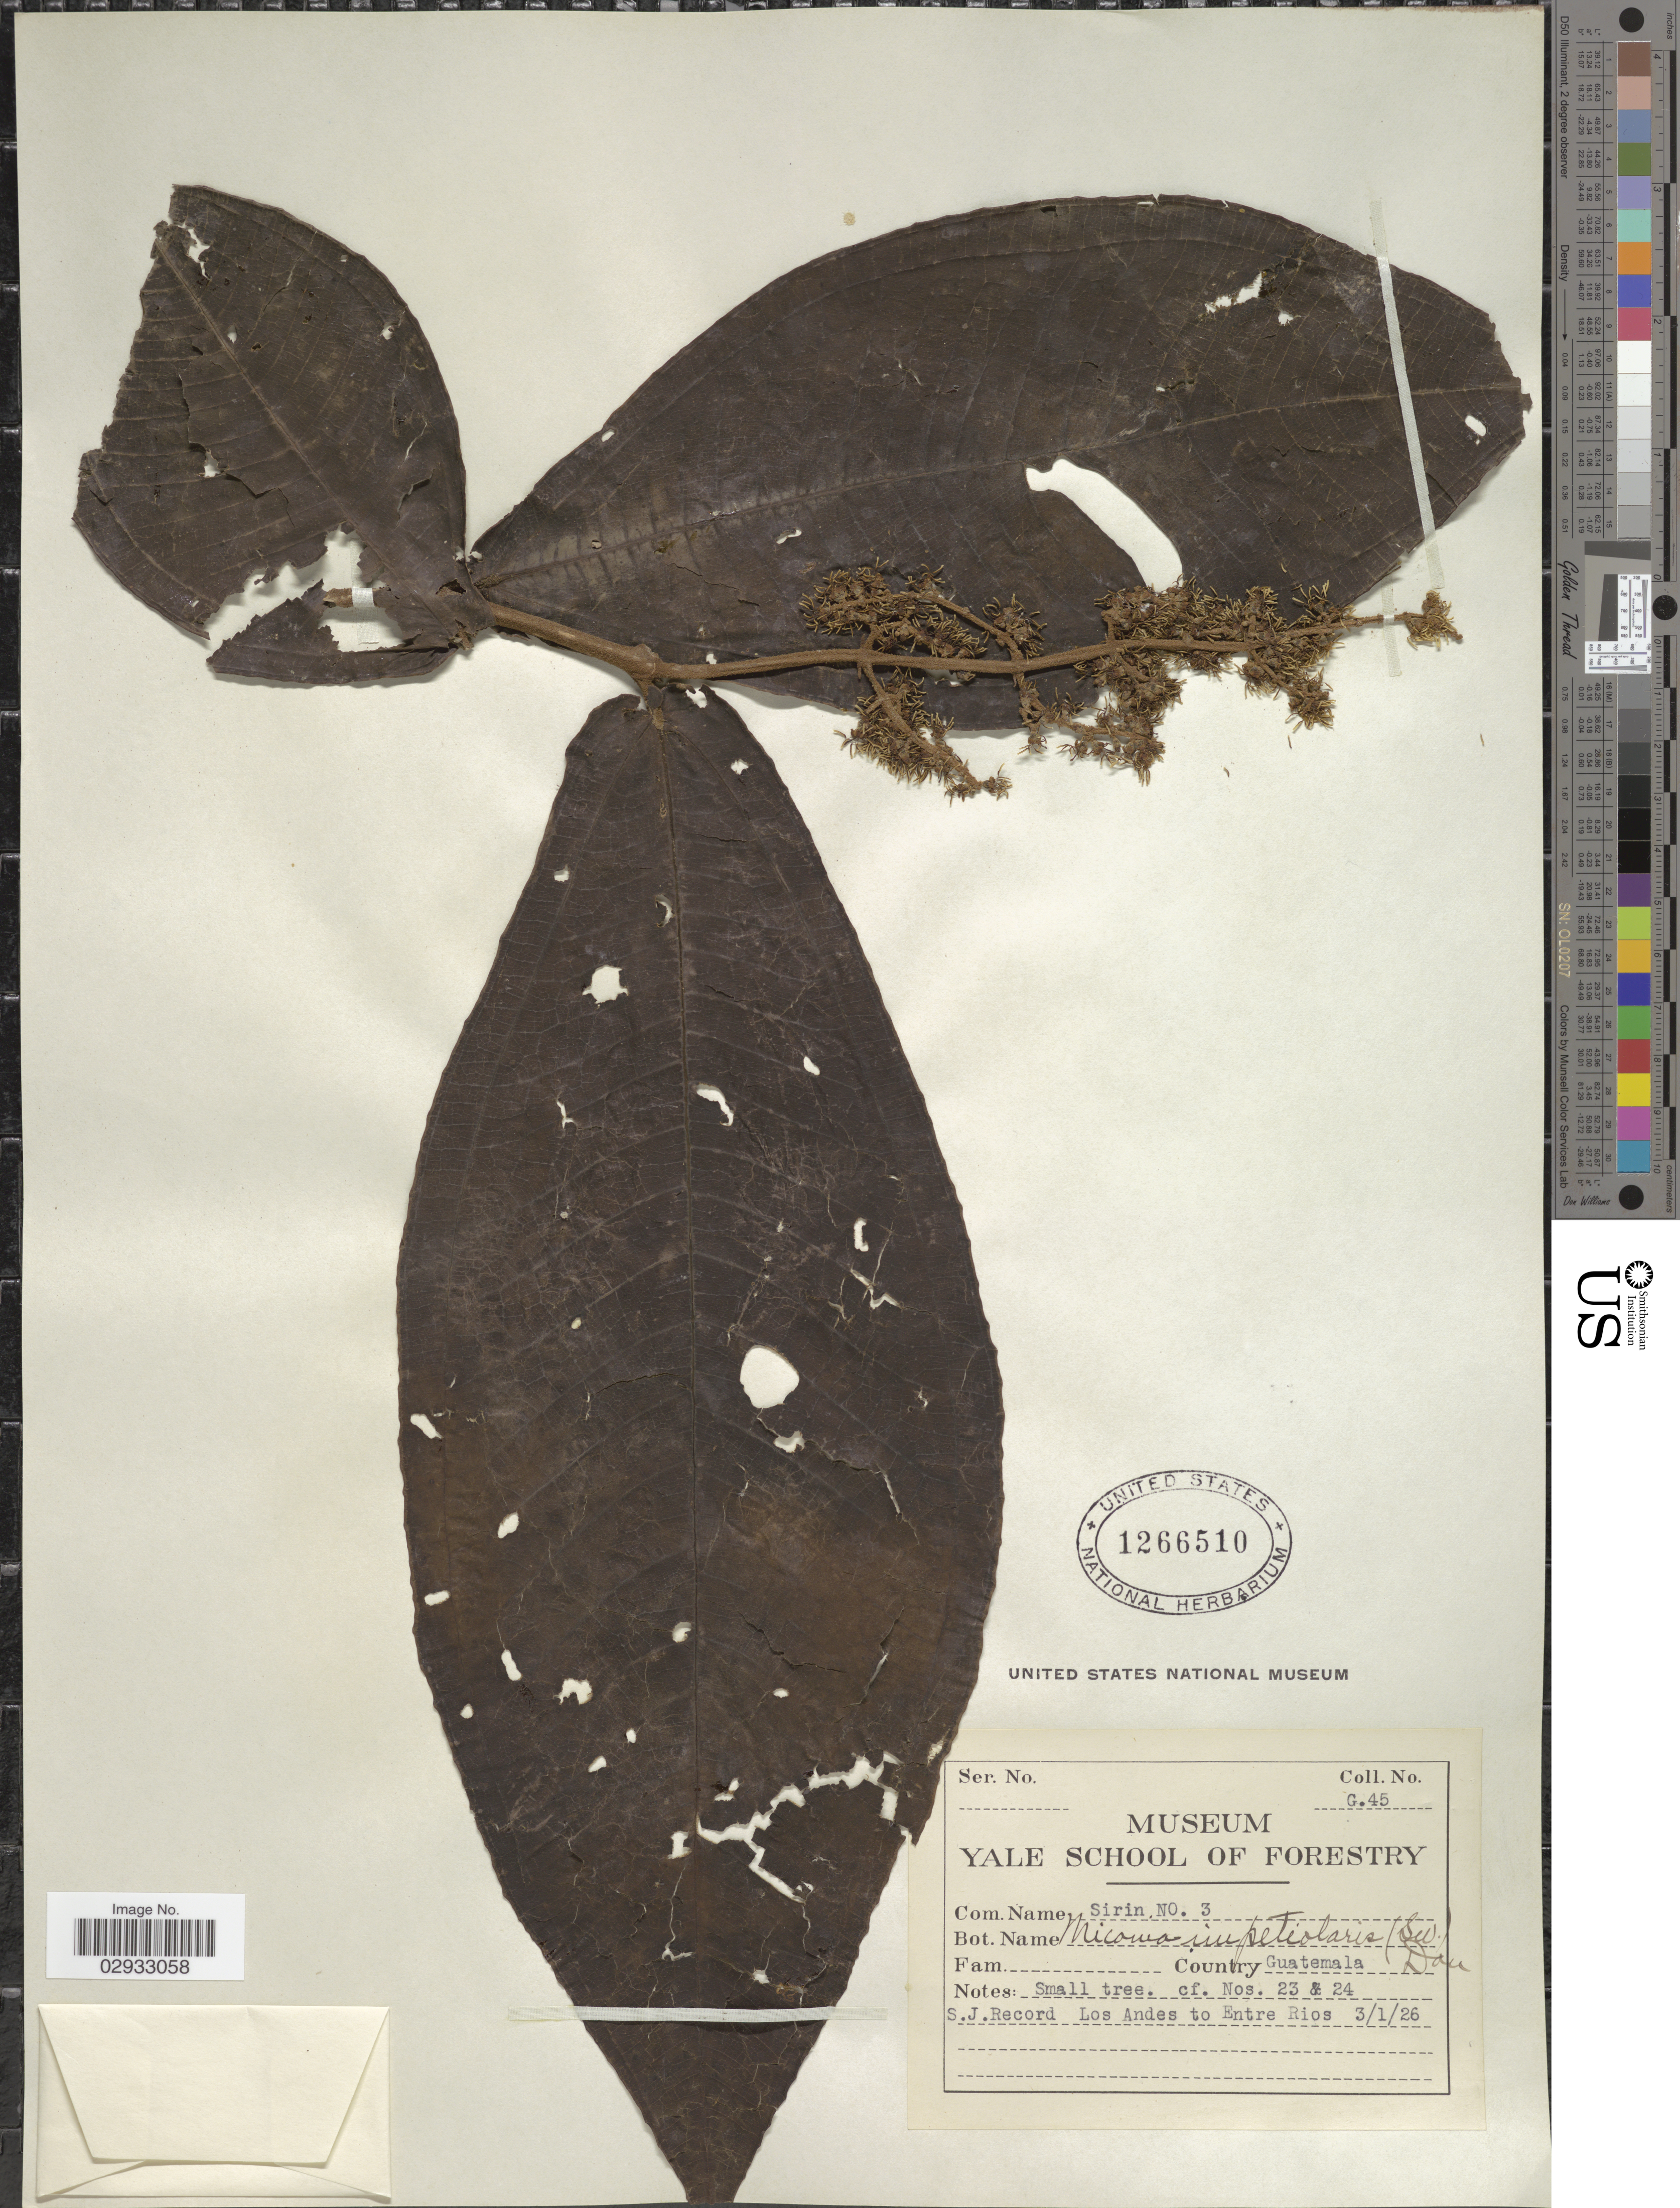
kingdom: Plantae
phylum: Tracheophyta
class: Magnoliopsida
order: Myrtales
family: Melastomataceae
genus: Miconia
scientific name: Miconia impetiolaris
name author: (Sw.) D. Don ex DC.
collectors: S. J. Record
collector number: G.45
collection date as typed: Transcribed d/m/y: 3/1/26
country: Guatemala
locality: Los Andes to Entre Rios.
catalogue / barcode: US 1266510